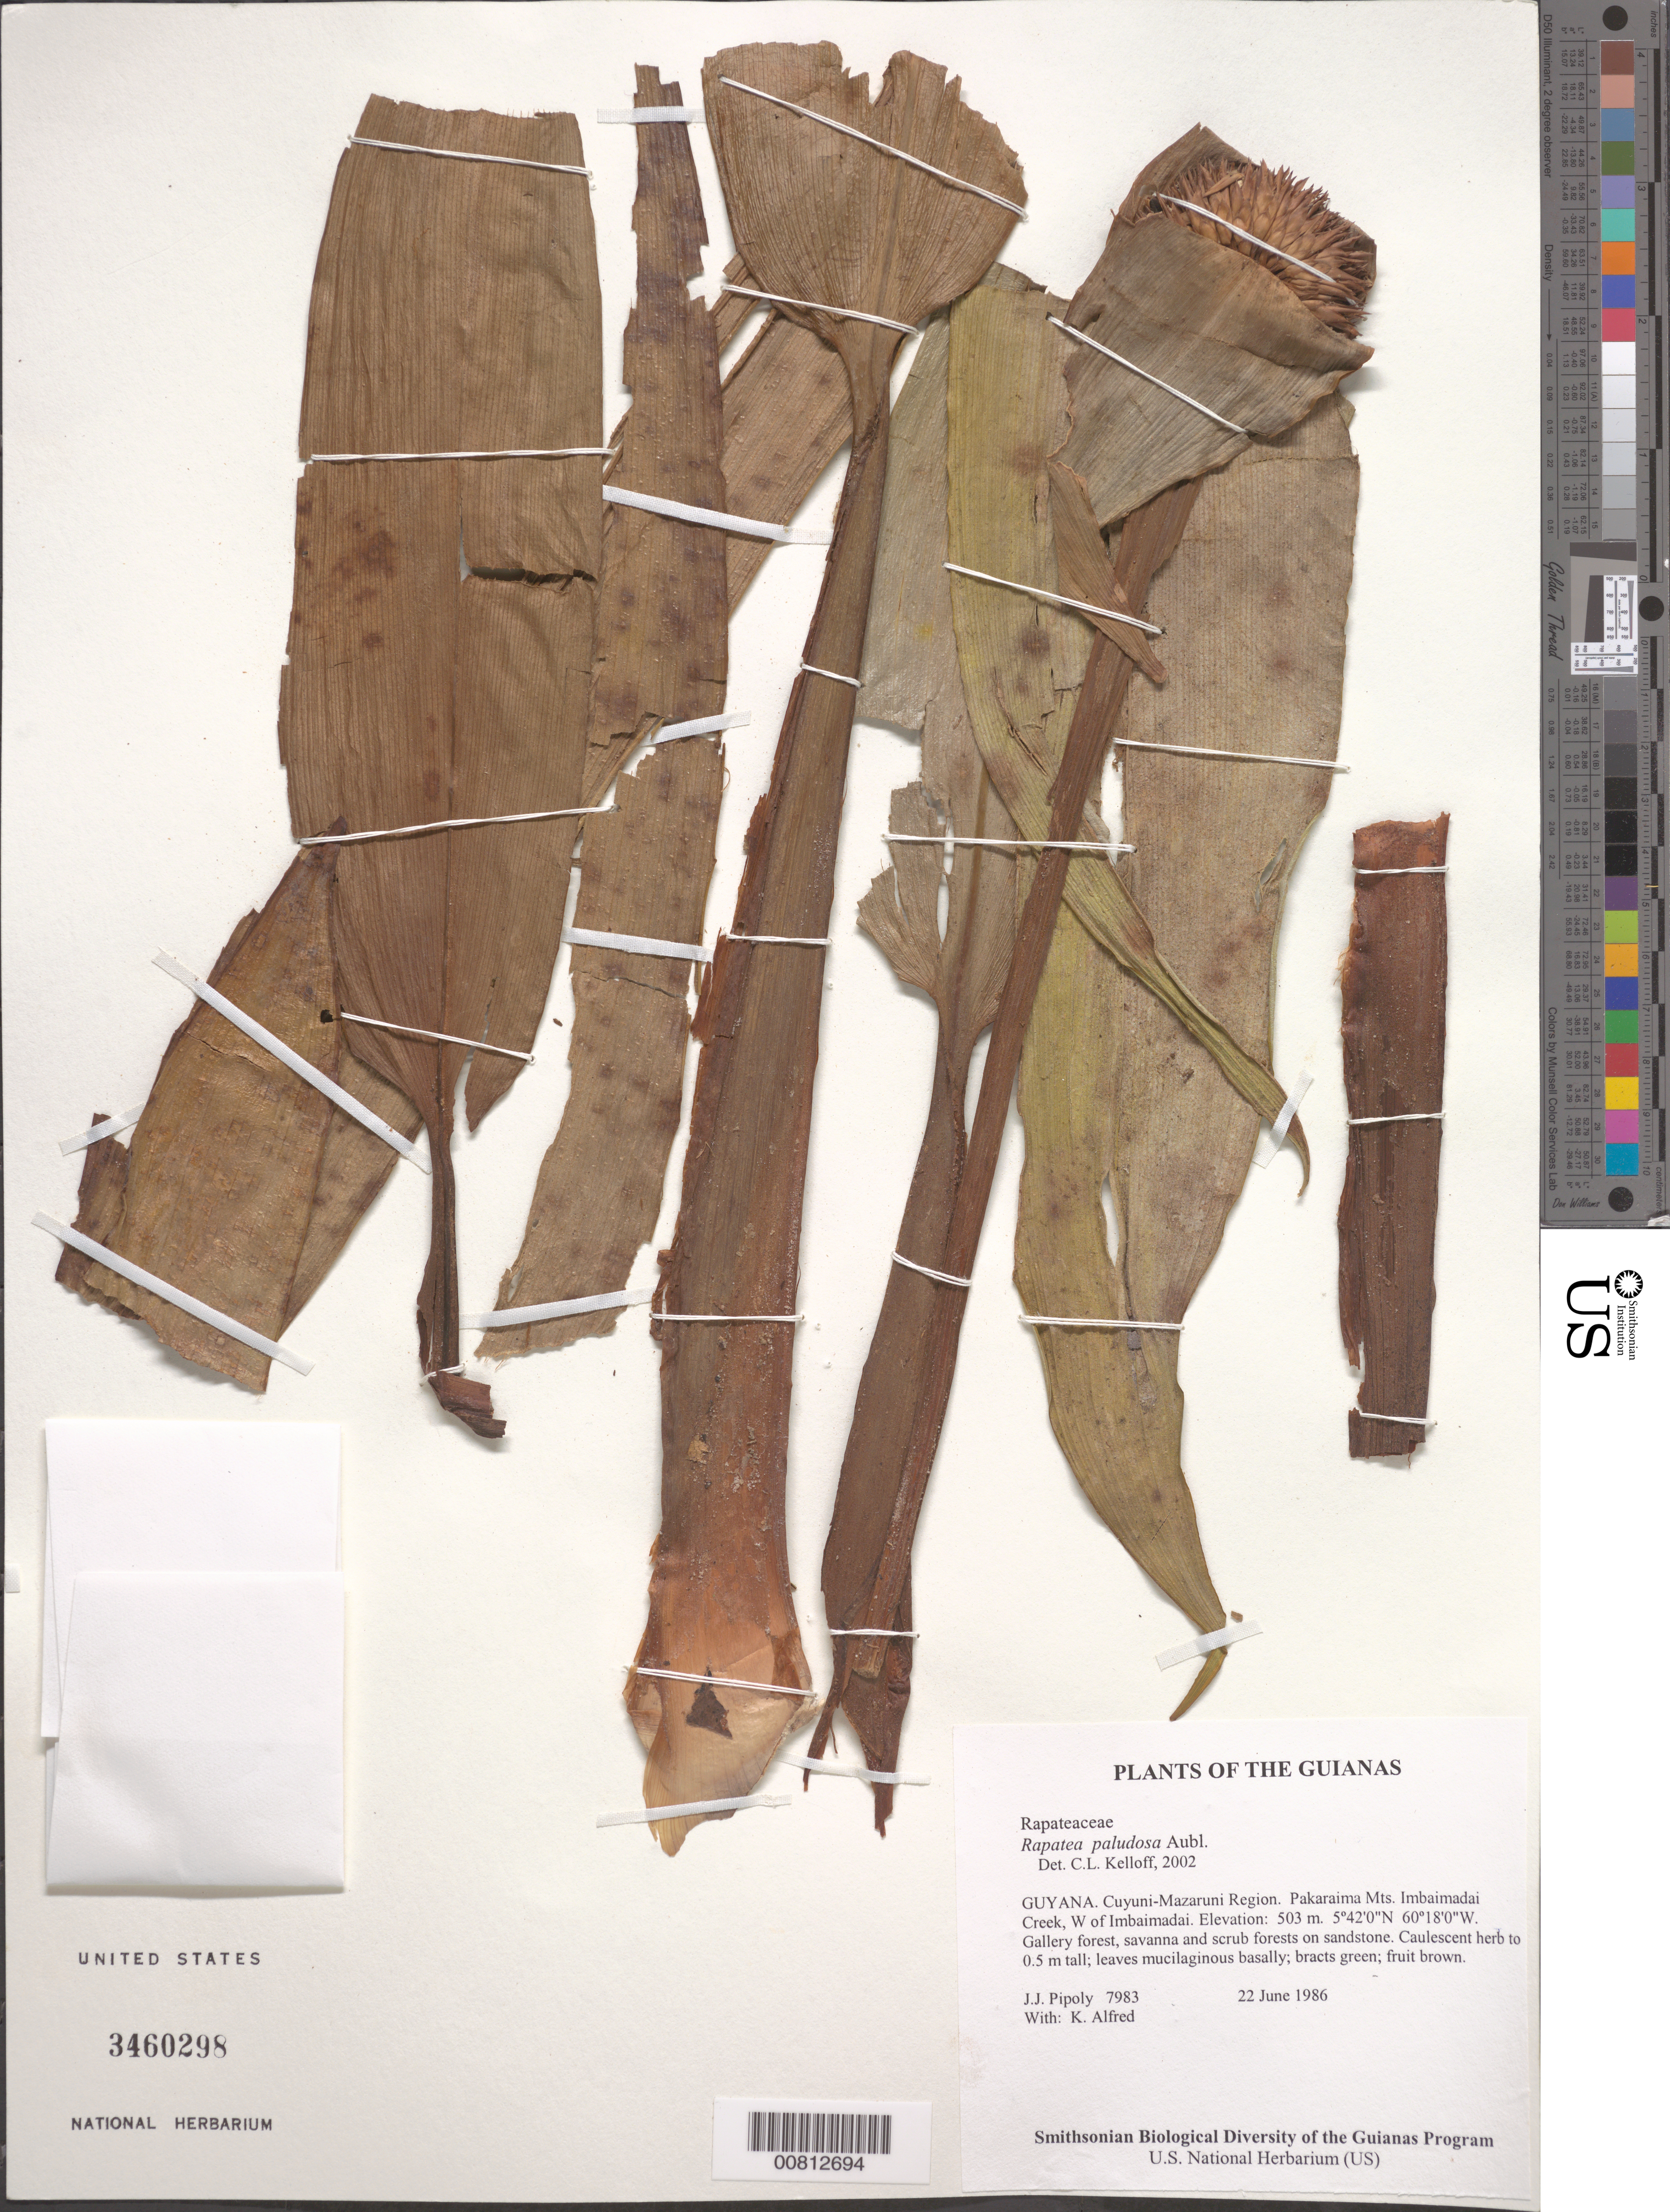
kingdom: Plantae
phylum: Tracheophyta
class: Liliopsida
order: Poales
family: Rapateaceae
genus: Rapatea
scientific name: Rapatea paludosa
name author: Aubl.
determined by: Kelloff, Carol L., (US), Smithsonian Institution - National Museum of Natural History (UNITED STATES)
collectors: J. J. Pipoly & K. Alfred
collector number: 7983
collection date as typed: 22 June 1986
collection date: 1986-06-22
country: Guyana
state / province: Cuyuni-Mazaruni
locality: Pakaraima Mts. Imbaimadai Creek, W of Imbaimadai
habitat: Gallery forest, savanna and scrub forests on sandstone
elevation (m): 503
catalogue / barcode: US 3460298